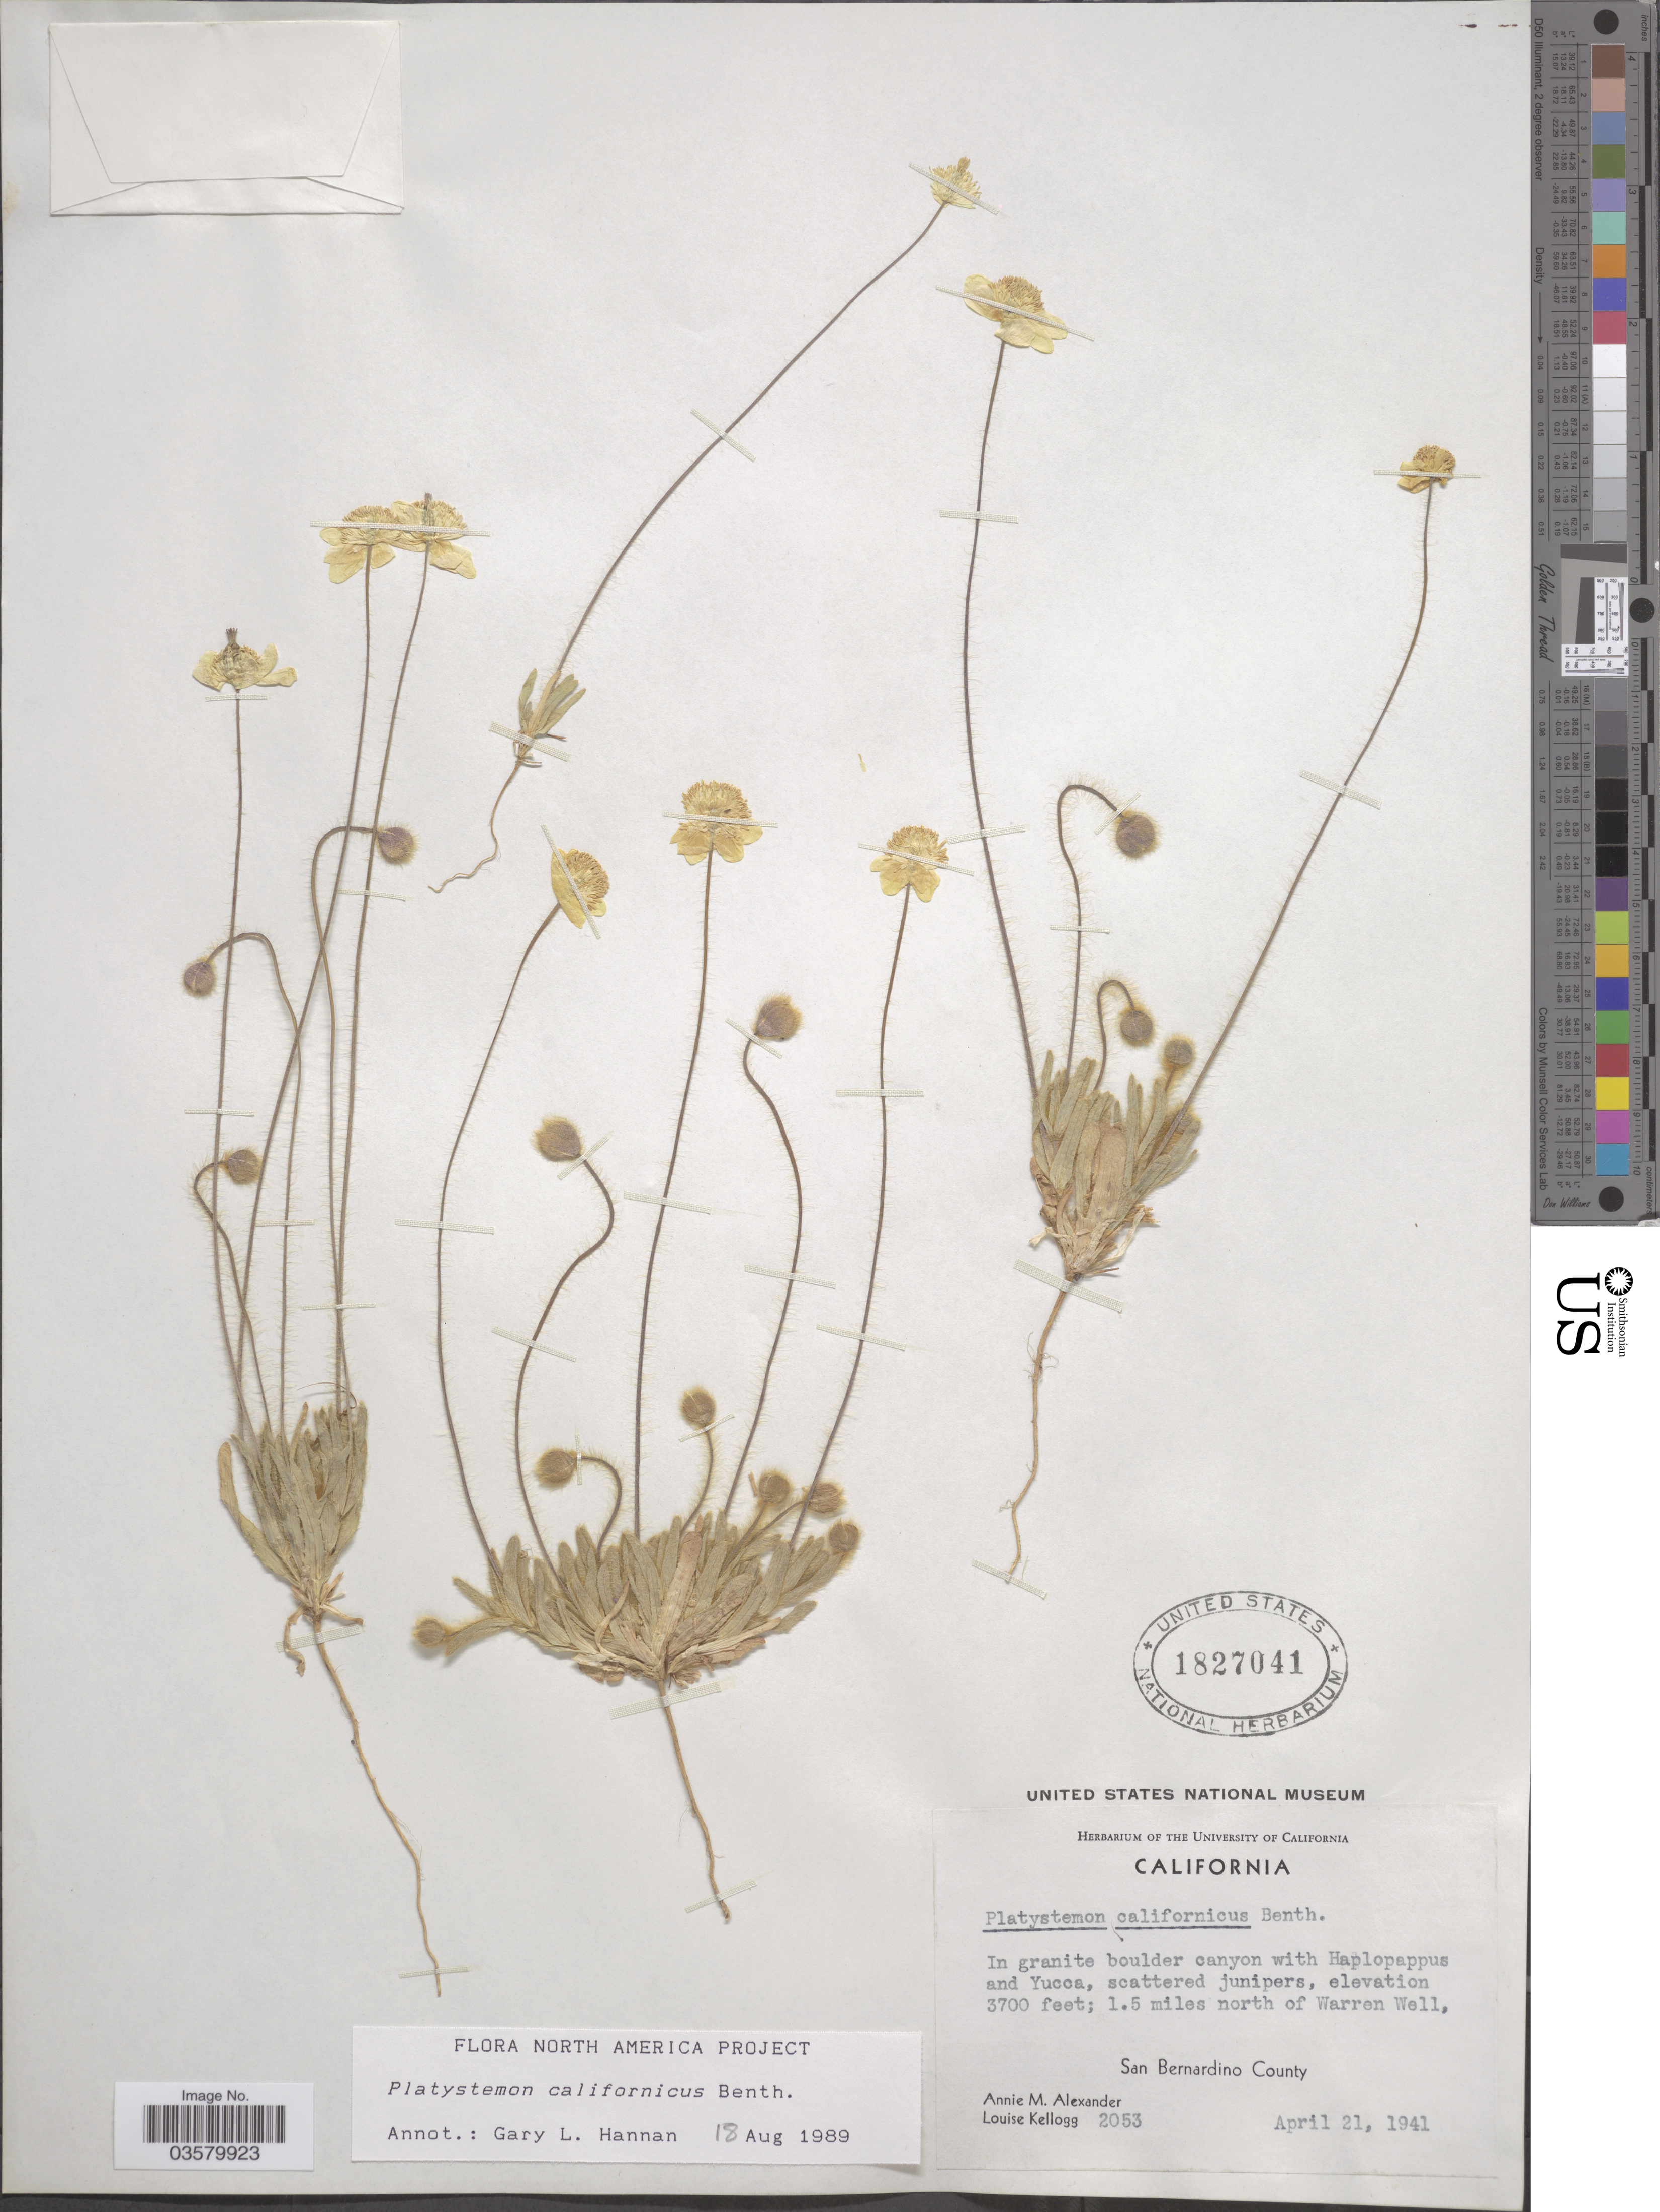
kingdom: Plantae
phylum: Tracheophyta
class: Magnoliopsida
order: Ranunculales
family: Papaveraceae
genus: Platystemon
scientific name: Platystemon californicus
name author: Benth.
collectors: A. M. Alexander & L. Kellogg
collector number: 2053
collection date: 1941-04-21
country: United States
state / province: California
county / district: San Bernardino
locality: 1.5 miles north of Warren Well, San Bernardino County.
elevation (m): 1128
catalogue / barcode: US 1827041